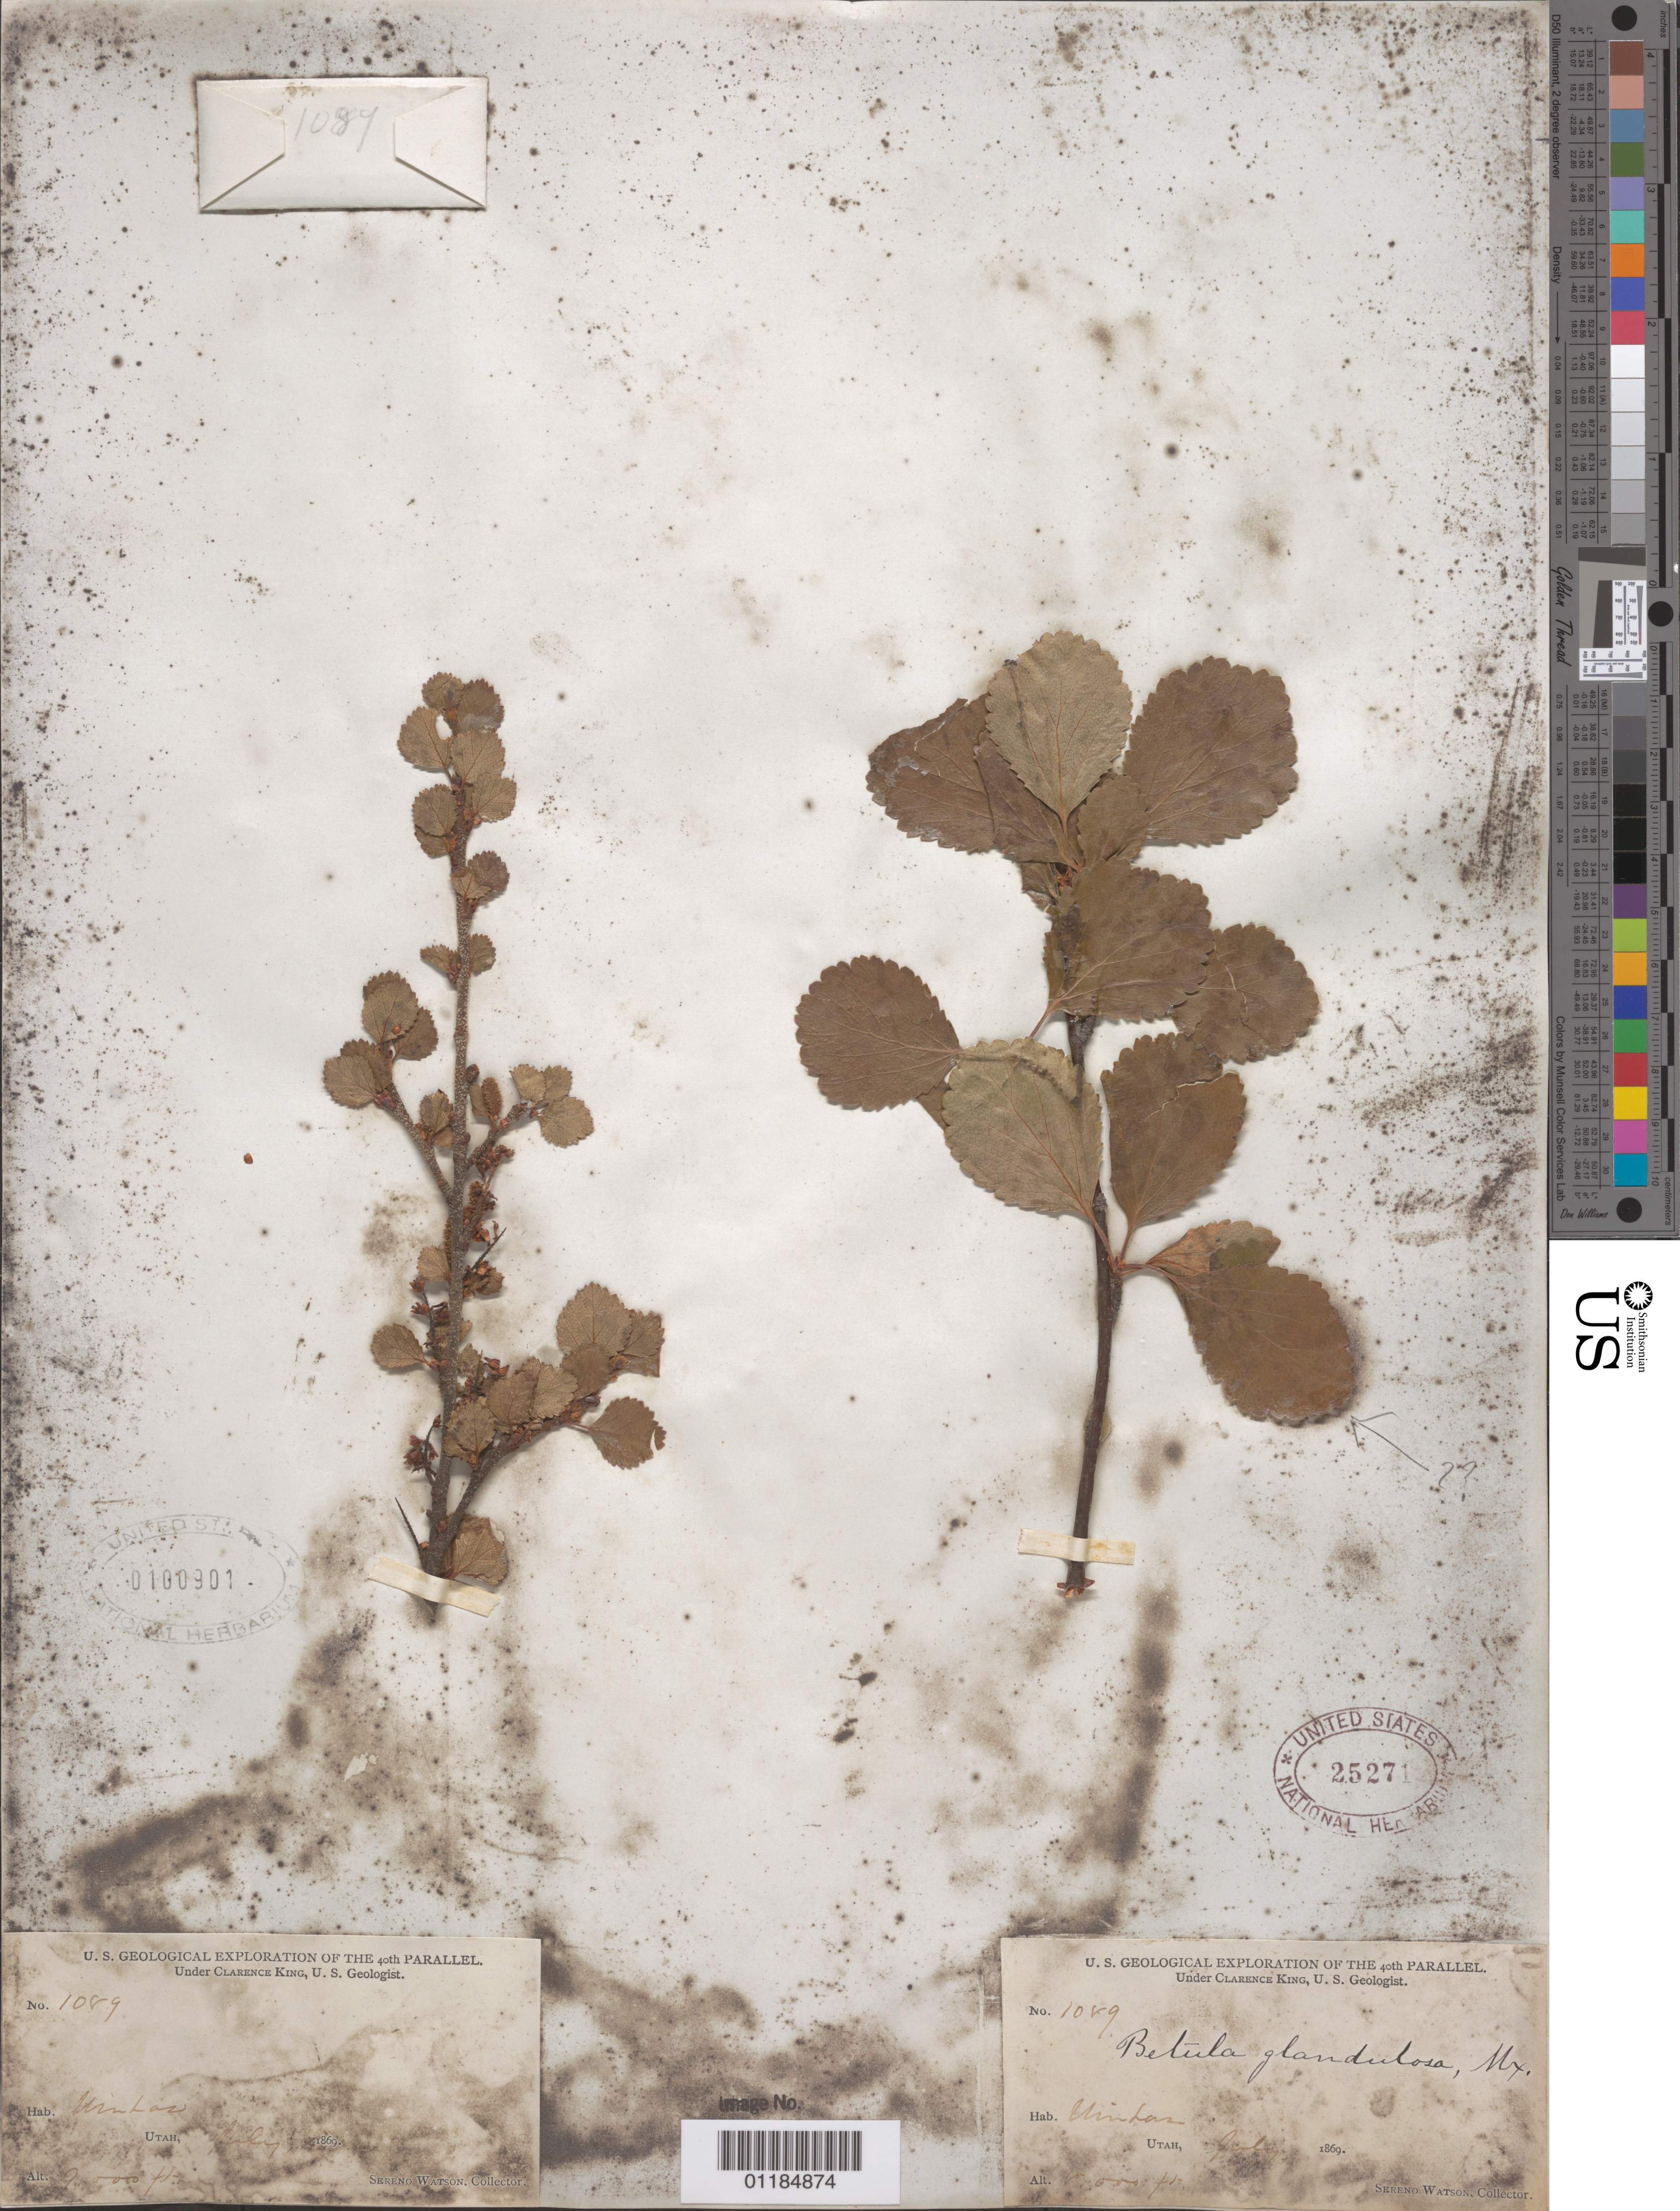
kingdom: Plantae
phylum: Tracheophyta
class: Magnoliopsida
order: Fagales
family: Betulaceae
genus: Betula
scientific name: Betula glandulosa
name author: Michx.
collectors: S. Watson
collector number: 1089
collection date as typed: Jul 1869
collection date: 1869-07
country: United States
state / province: Utah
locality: Uintah.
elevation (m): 2286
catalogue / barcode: US 25271